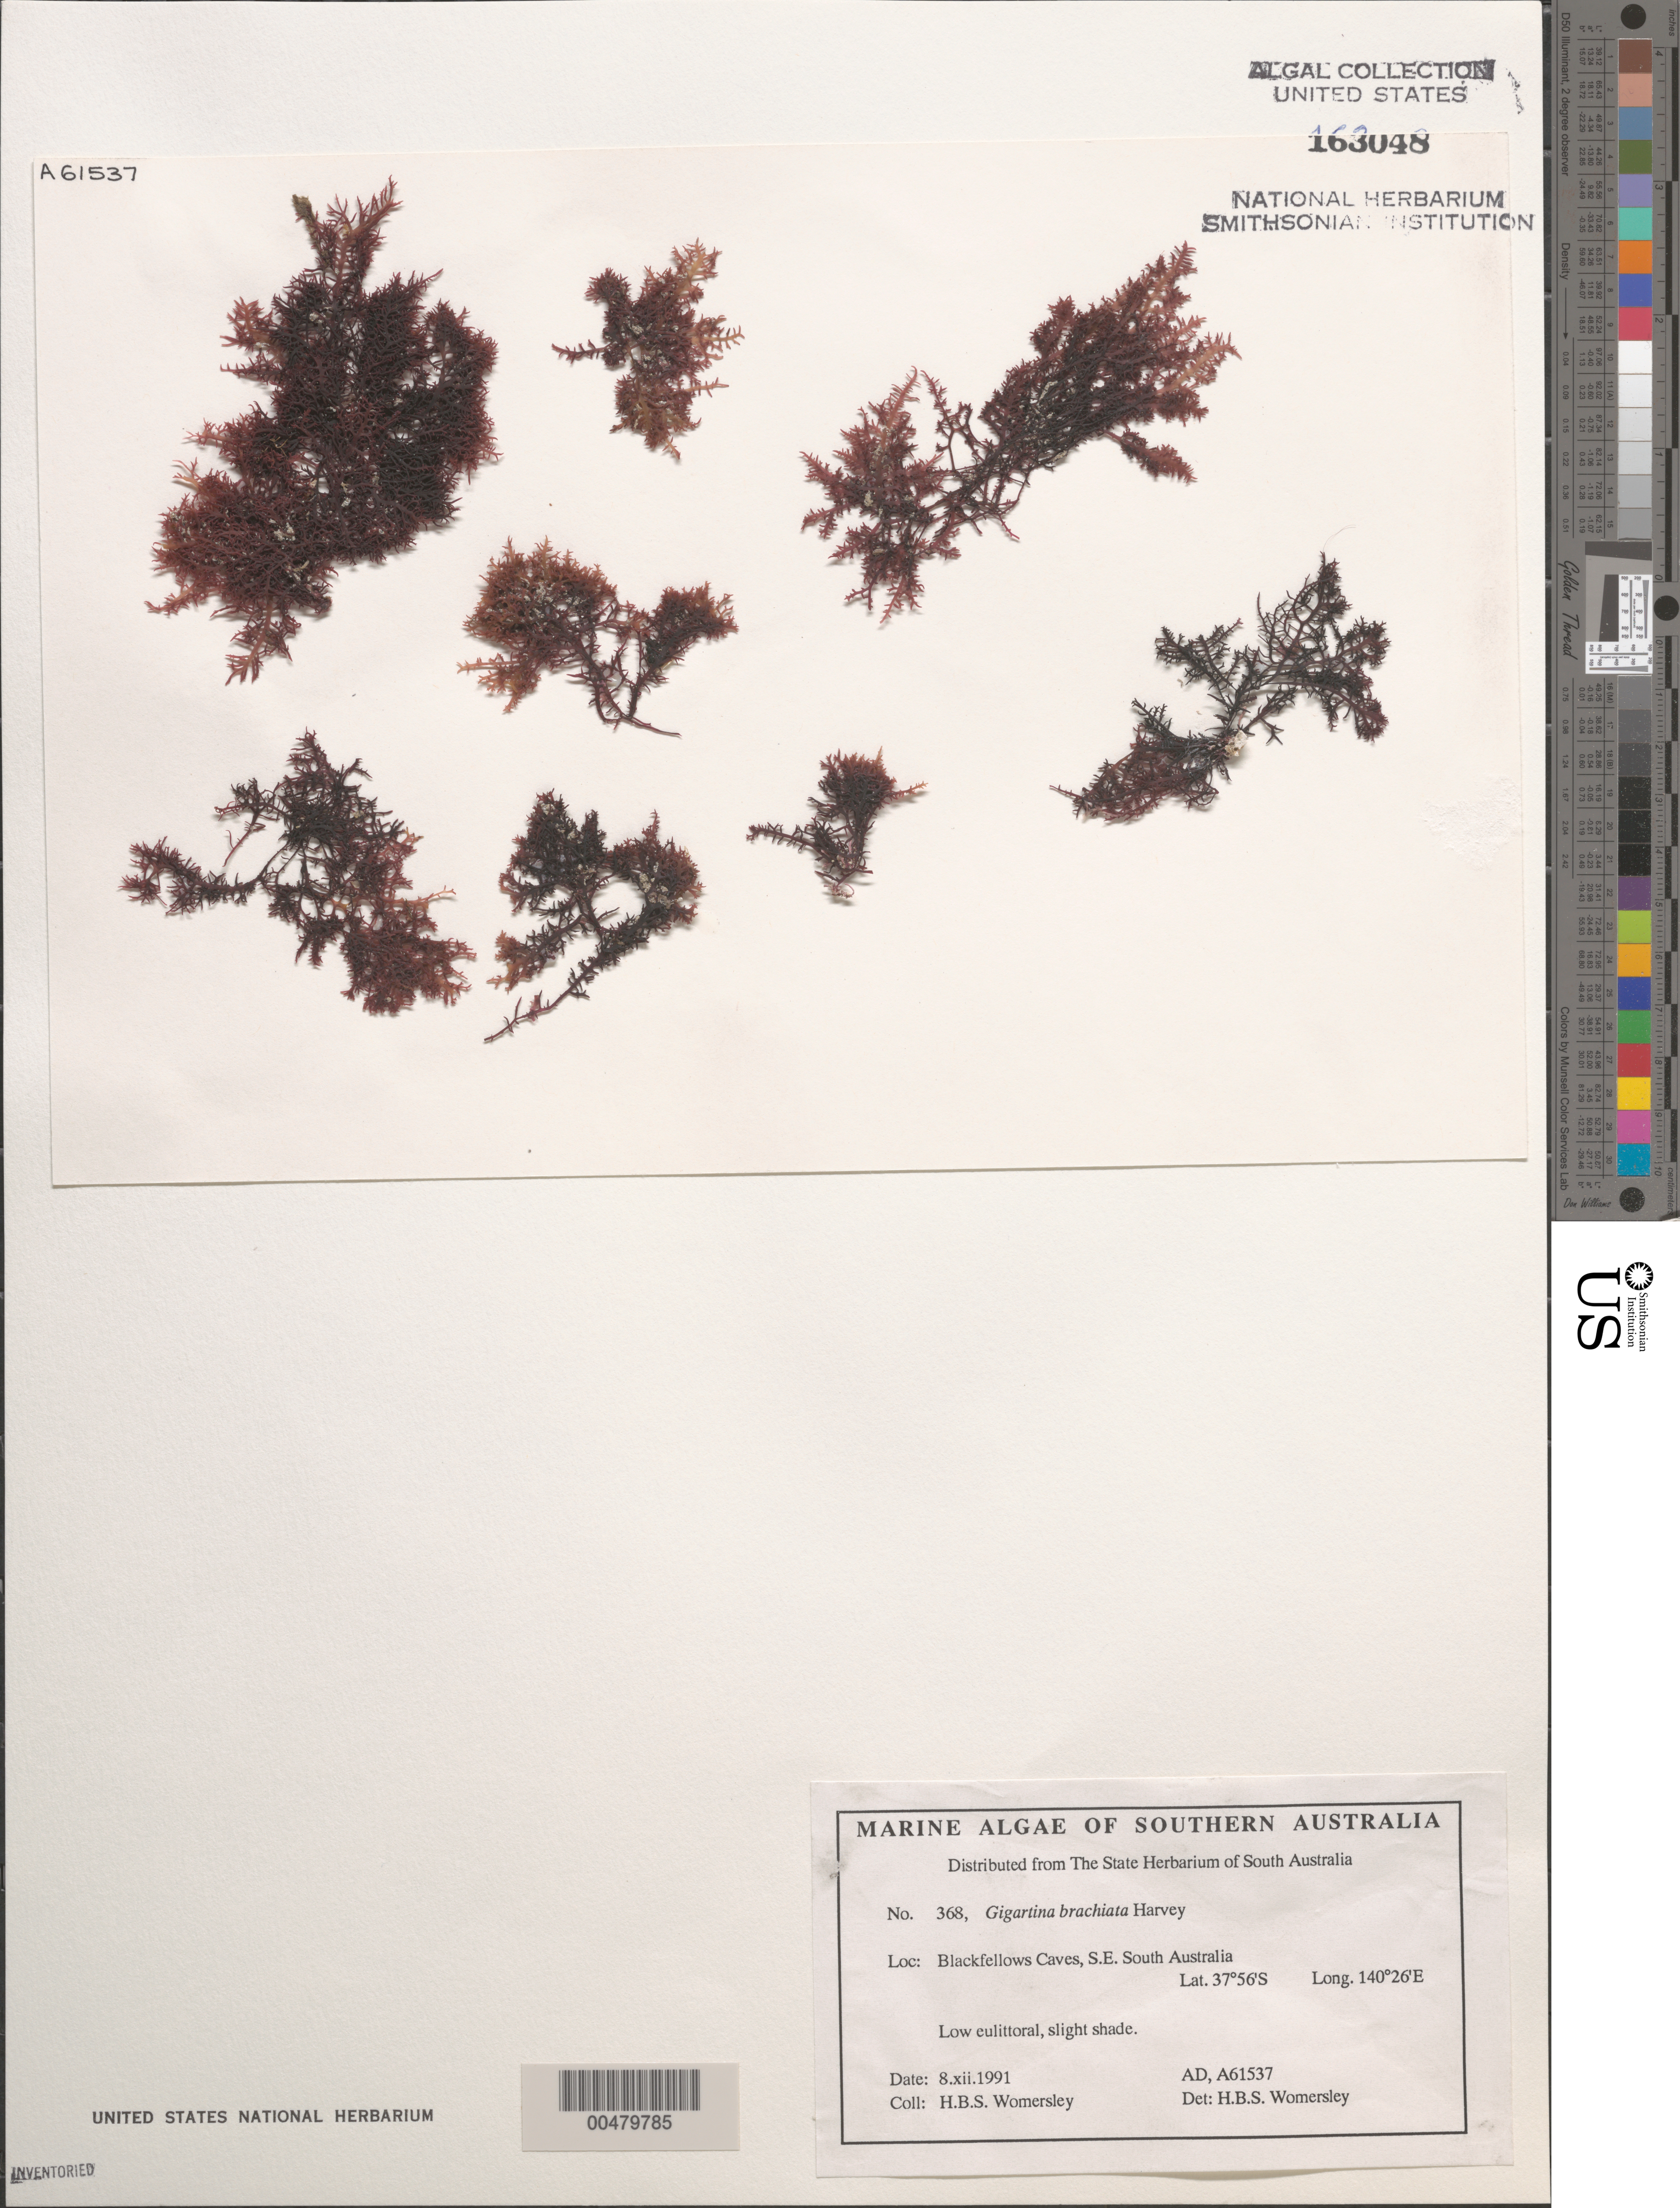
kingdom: Plantae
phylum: Rhodophyta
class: Florideophyceae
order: Gigartinales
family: Gigartinaceae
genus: Gigartina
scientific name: Gigartina brachiata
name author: Harv. in Hook. f.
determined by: Womersley, H. B. S.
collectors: H. B. S. Womersley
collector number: Ad A61537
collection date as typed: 08 Dec 1991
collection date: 1991-12-08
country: Australia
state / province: South Australia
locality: Blackfellows caves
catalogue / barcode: US 163048